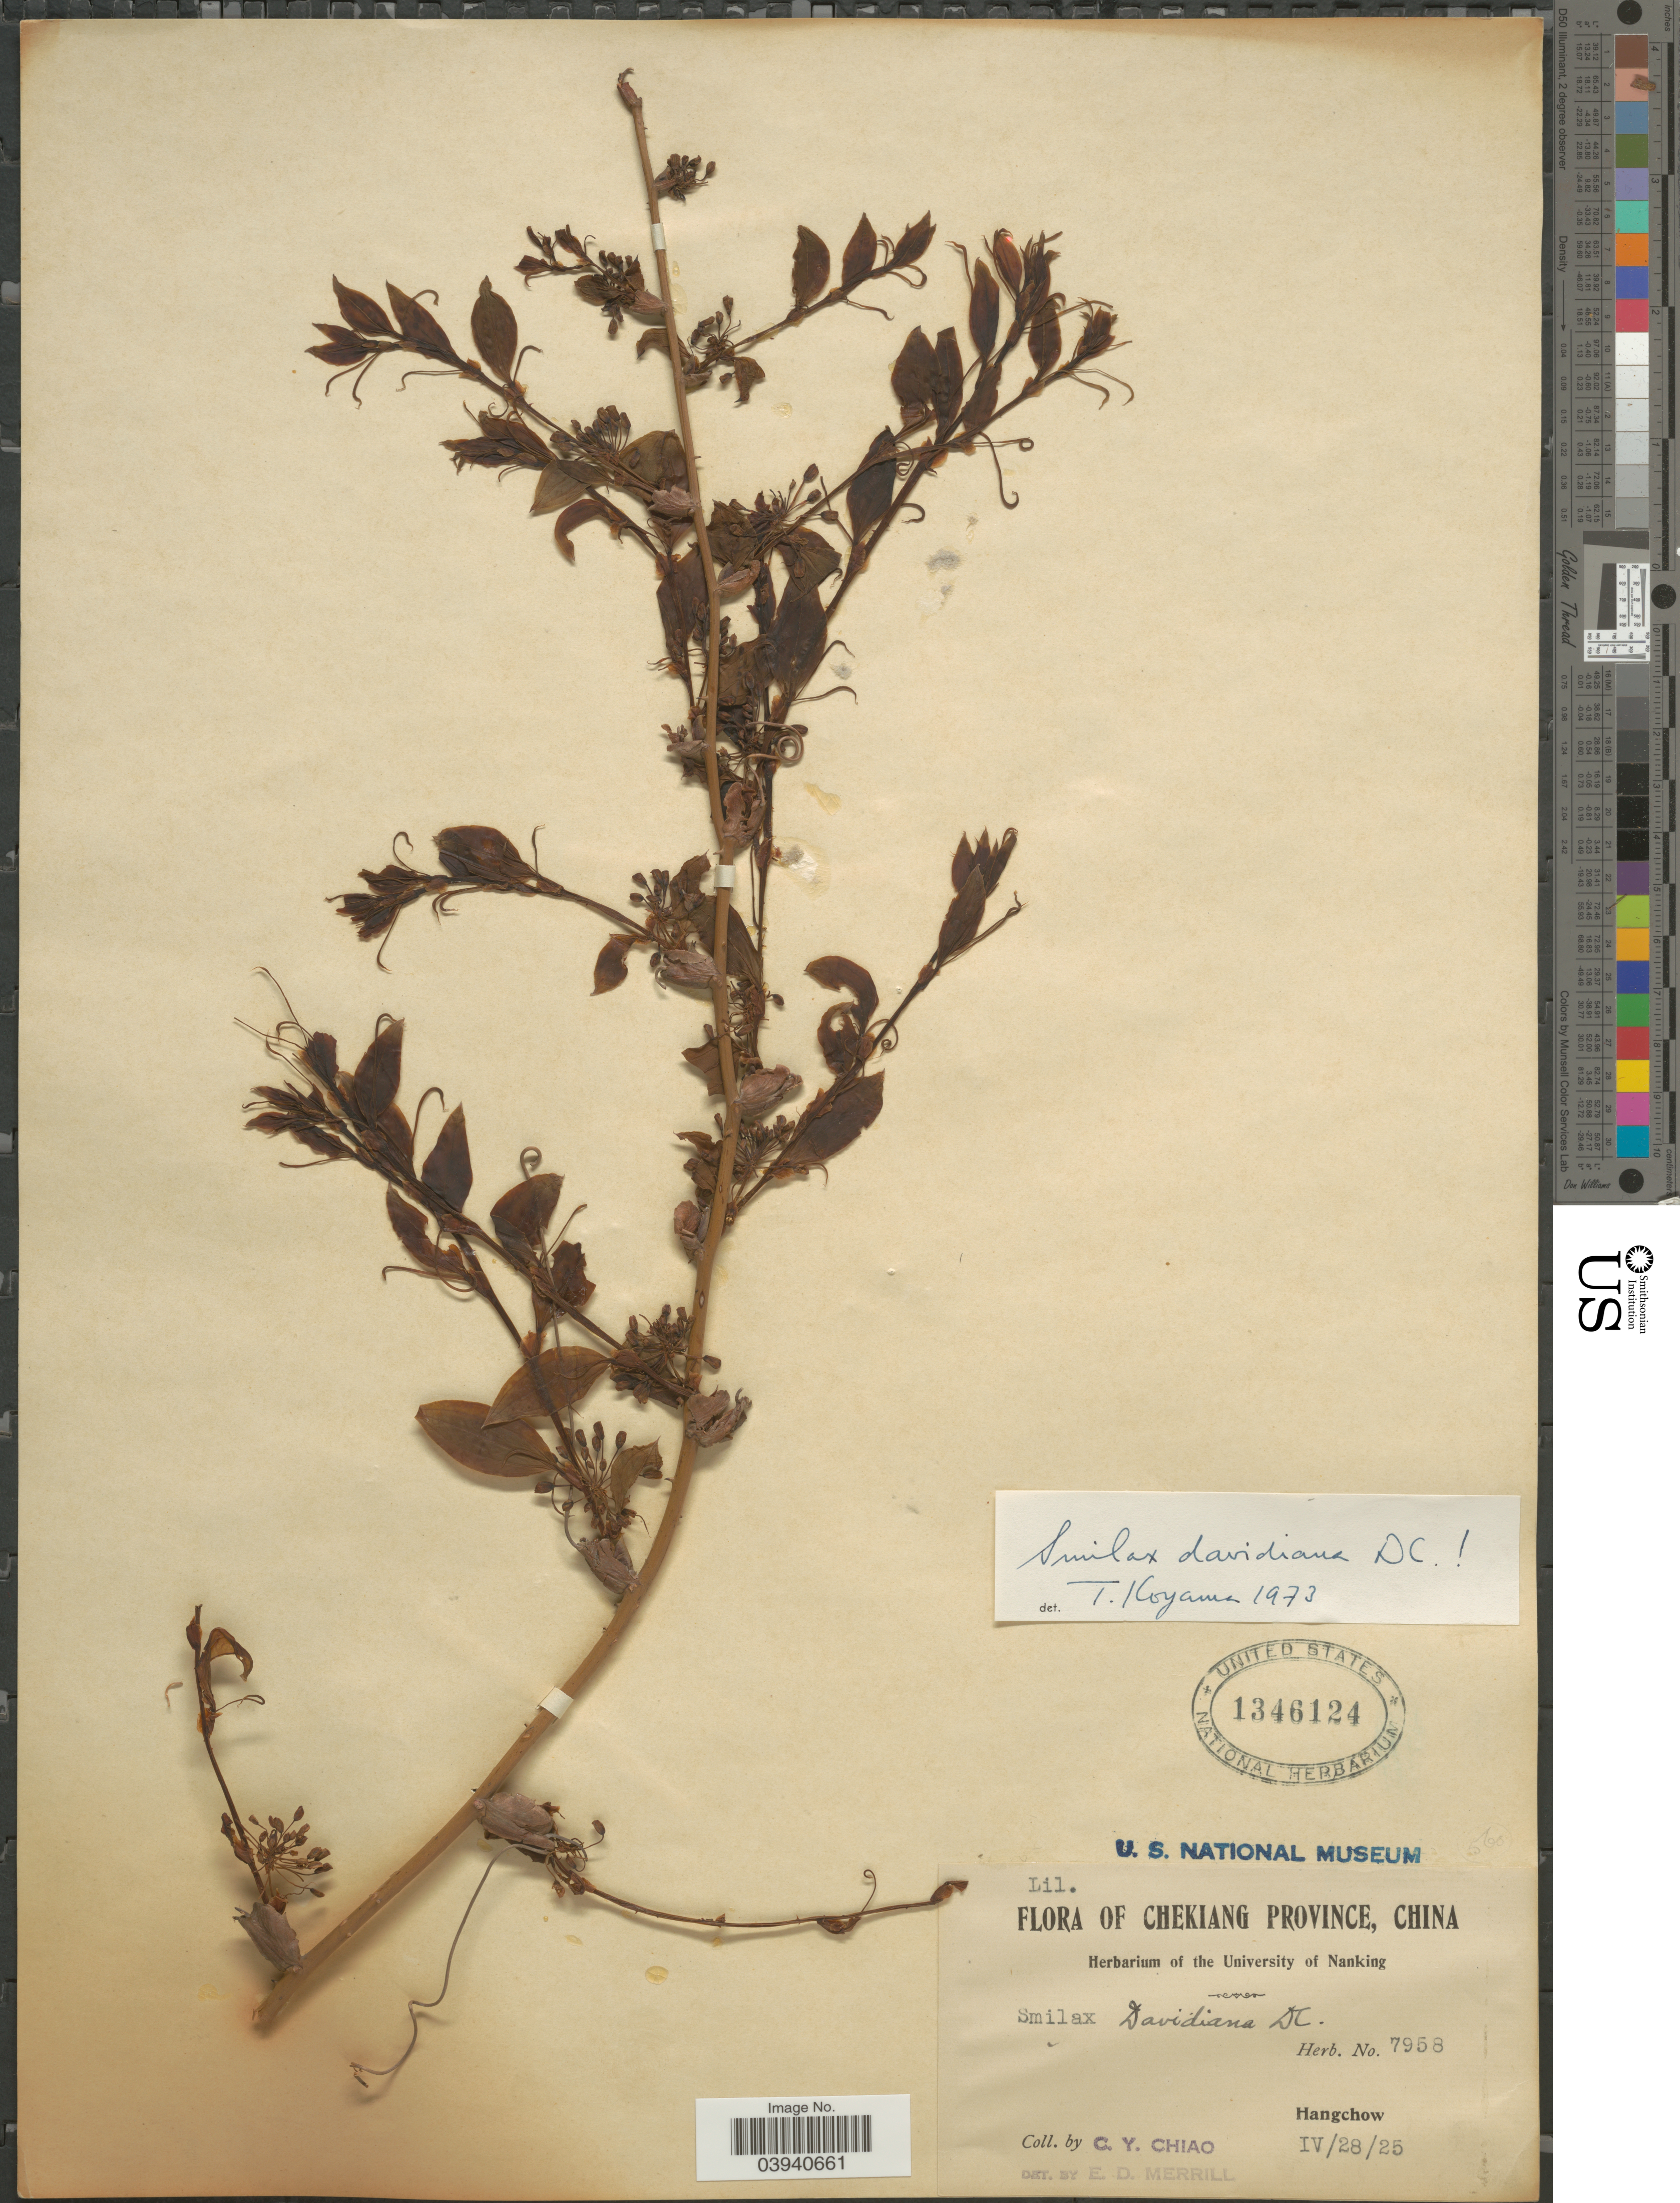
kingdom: Plantae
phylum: Tracheophyta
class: Liliopsida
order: Liliales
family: Smilacaceae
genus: Smilax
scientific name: Smilax davidiana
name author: A. DC.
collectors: C. Y. Chiao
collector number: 7958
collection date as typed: Transcribed d/m/y: 28/4/25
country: China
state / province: Zhejiang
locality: Chekiang Province. Hangchow.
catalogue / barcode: US 1346124